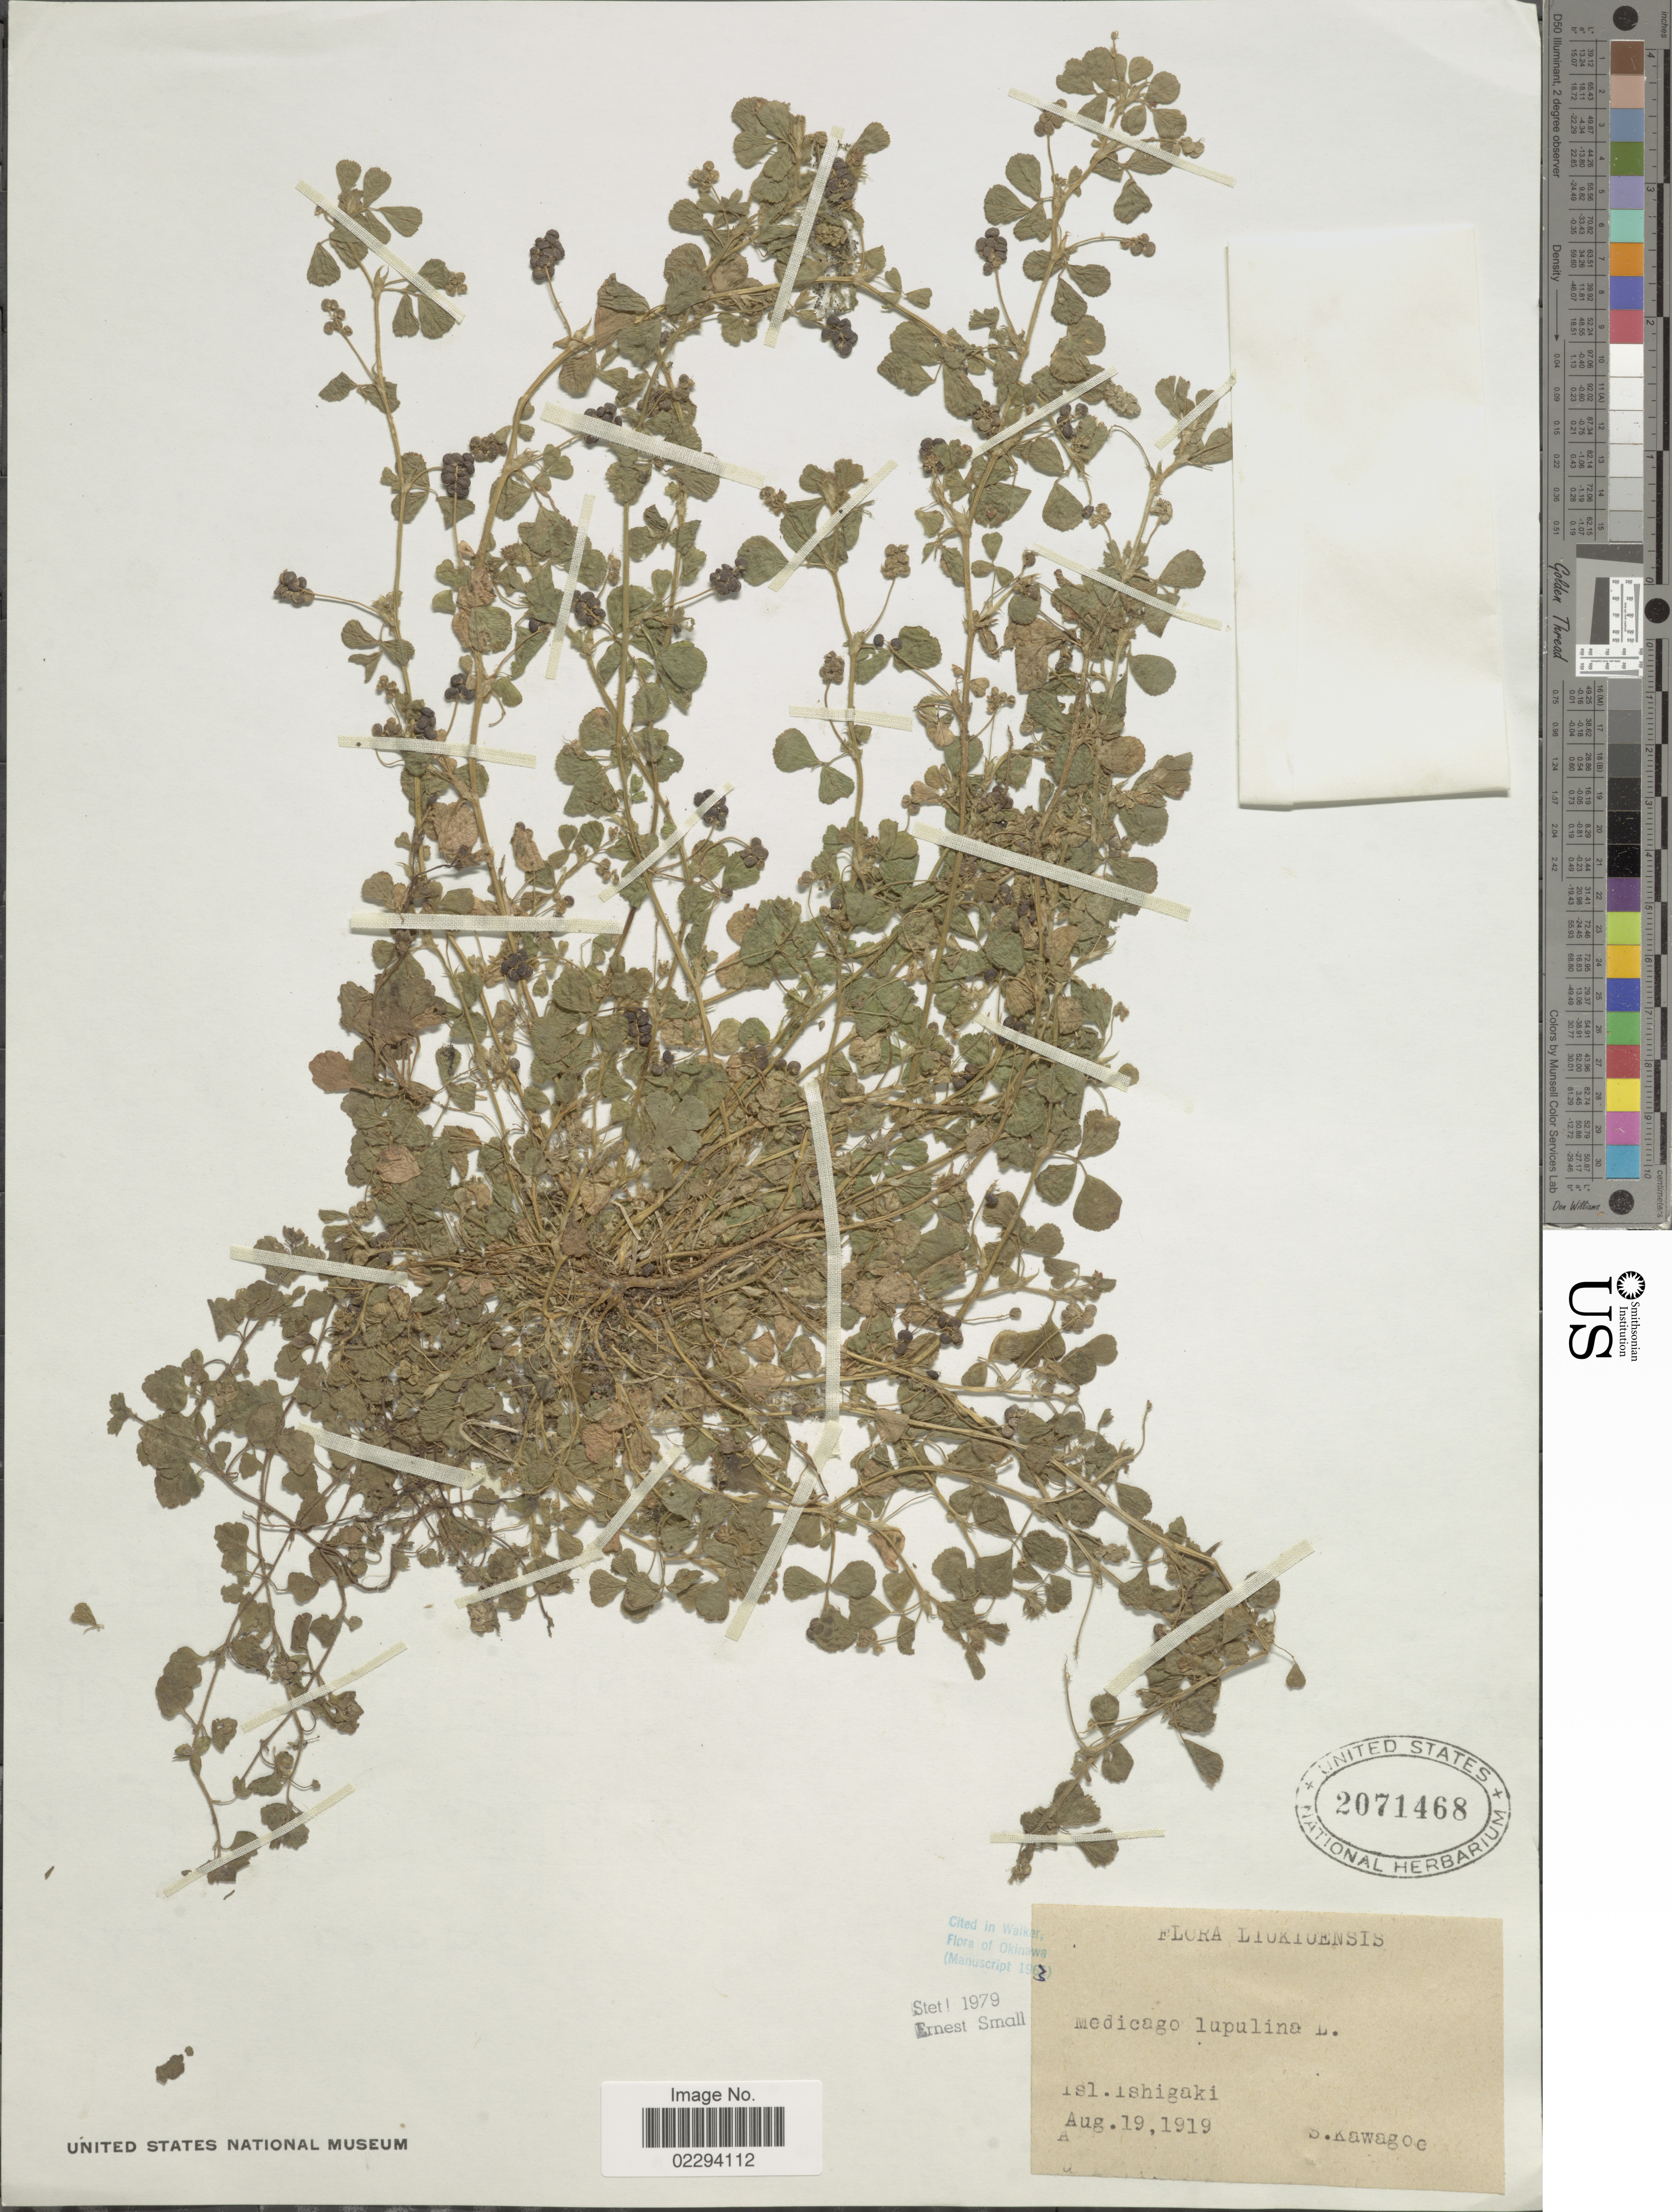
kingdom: Plantae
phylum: Tracheophyta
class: Magnoliopsida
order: Fabales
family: Fabaceae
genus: Medicago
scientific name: Medicago lupulina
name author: L.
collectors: S. Kawagoe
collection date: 1919-08-19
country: Japan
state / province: Okinawa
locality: Liukiuensis. Isl. Ishigaki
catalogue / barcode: US 2071468